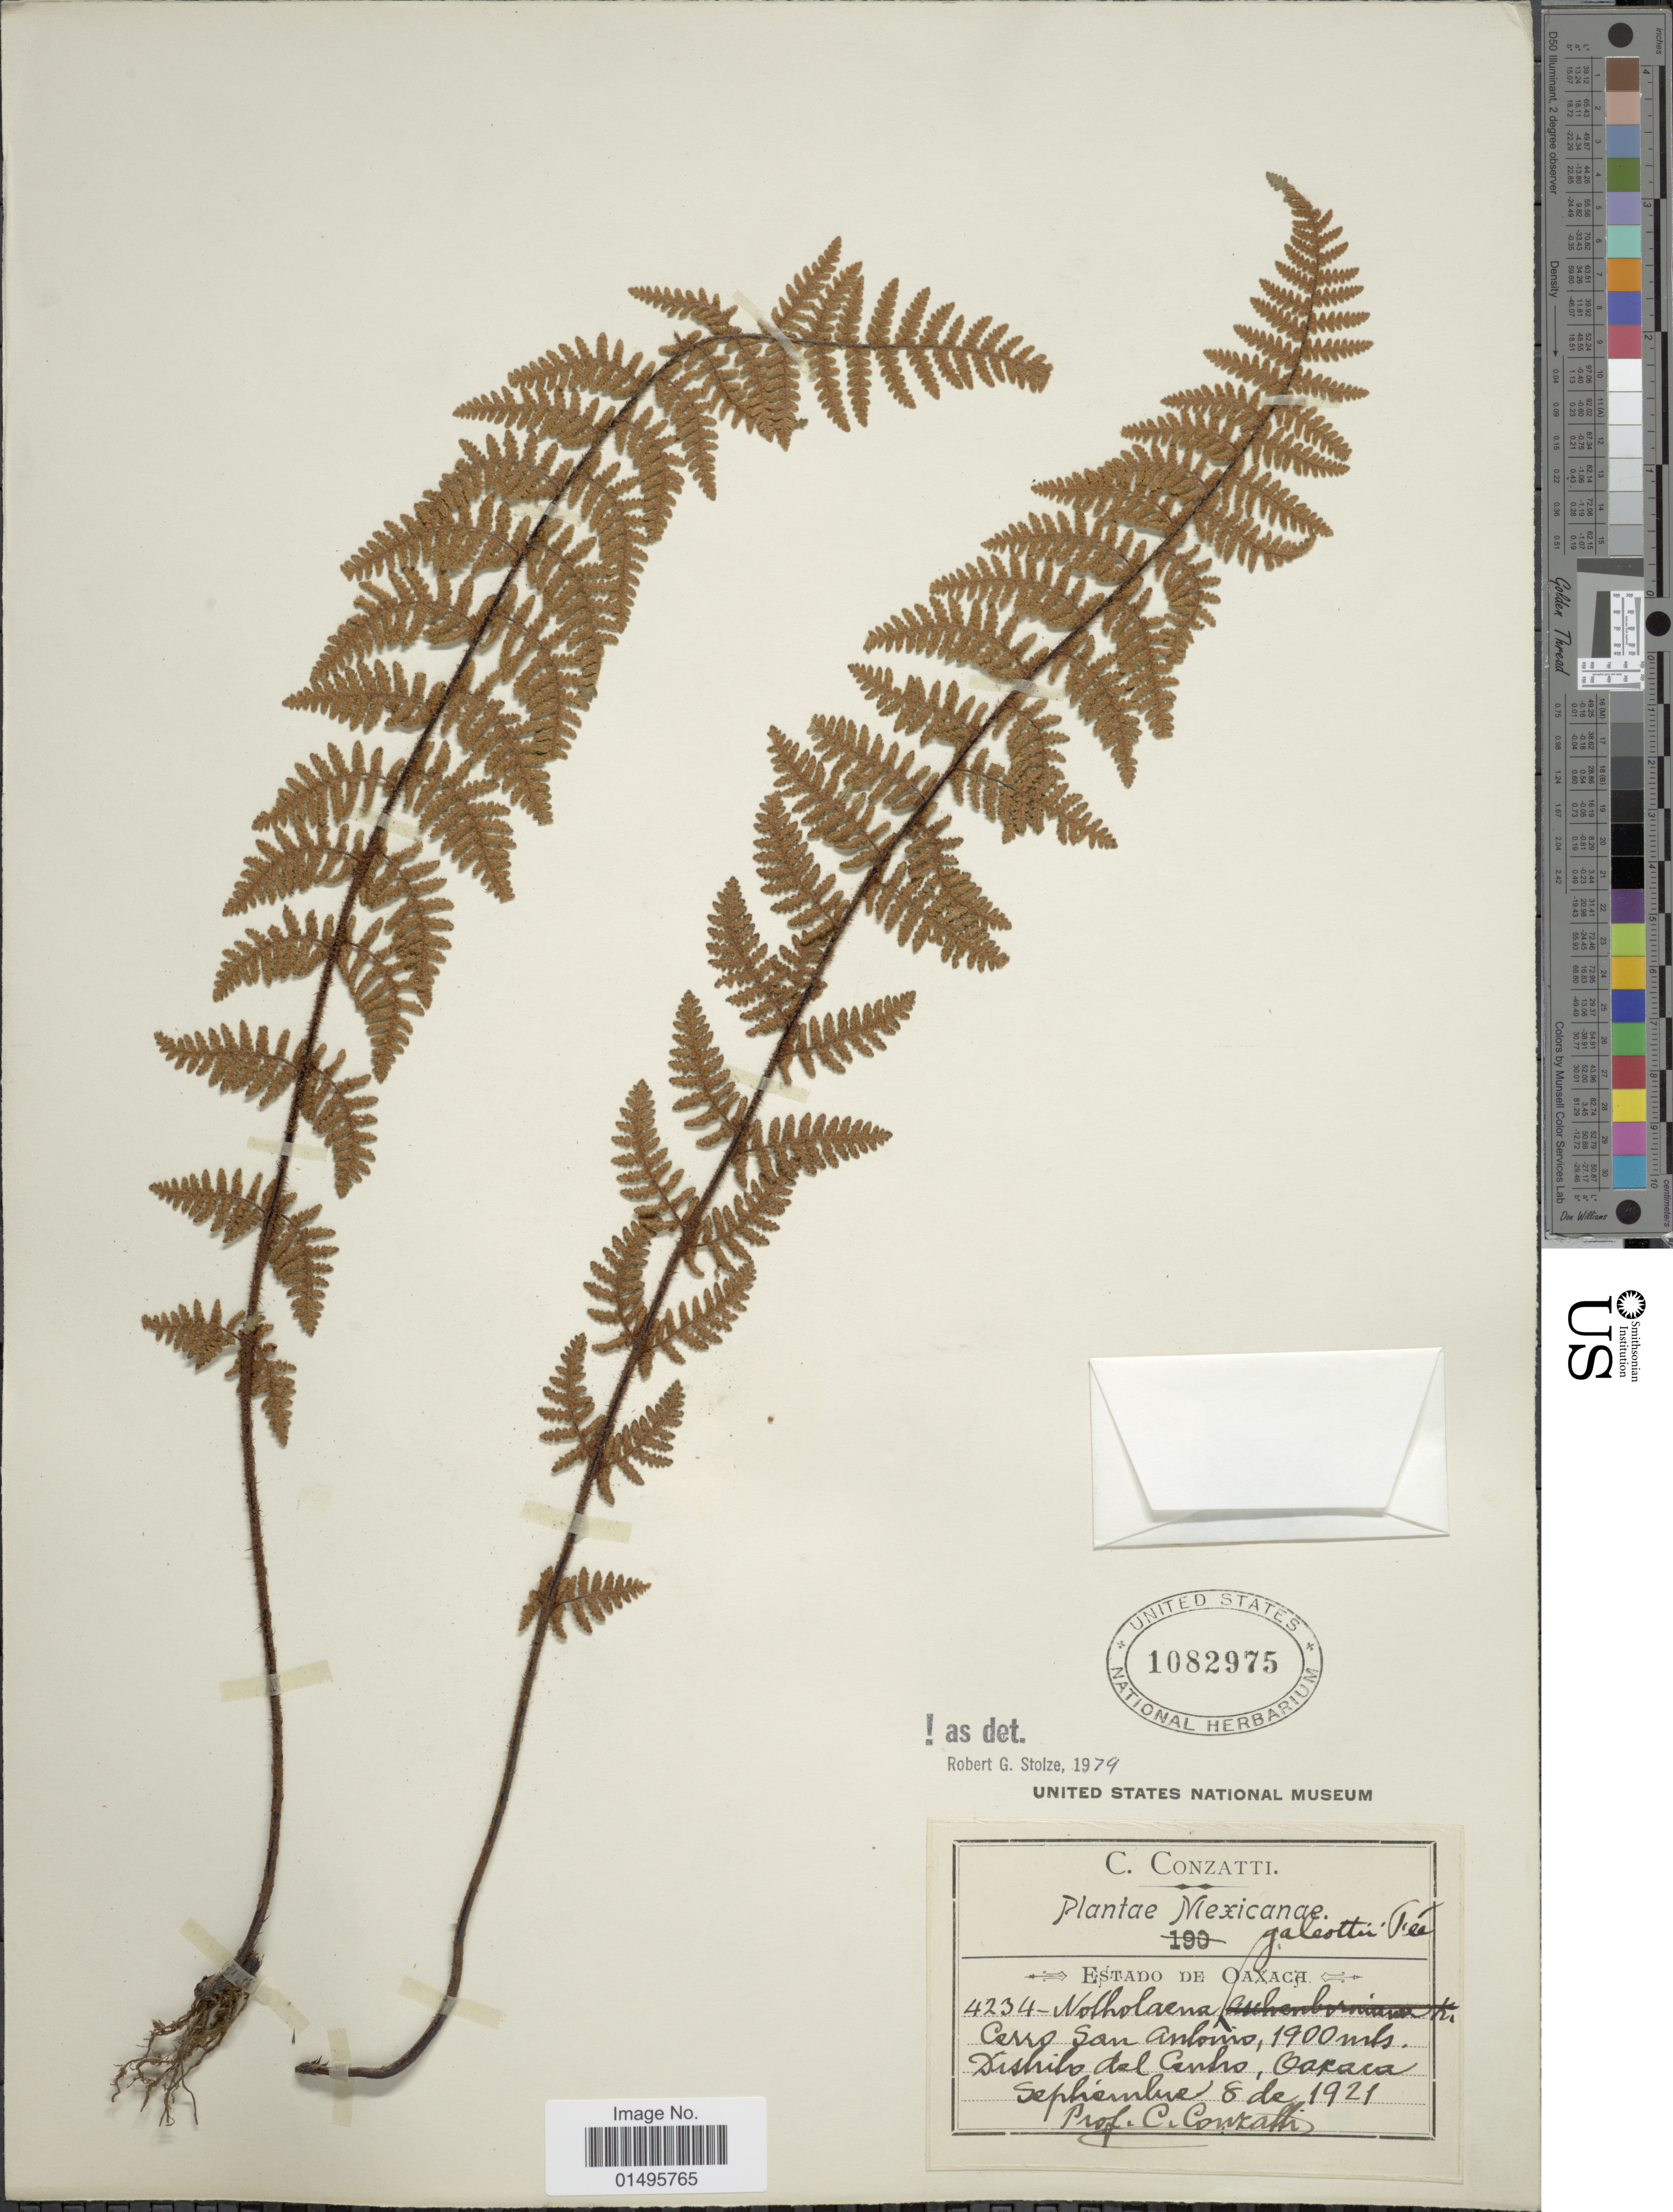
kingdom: Plantae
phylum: Tracheophyta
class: Polypodiopsida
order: Polypodiales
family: Pteridaceae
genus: Notholaena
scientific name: Notholaena galeottii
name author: Fée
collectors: C. Conzatti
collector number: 4234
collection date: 1921-09-08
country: Mexico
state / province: Oaxaca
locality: Cerro San Antonio, 1900 miles Dishilo del Cantro, Oaxaca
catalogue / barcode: US 1082975